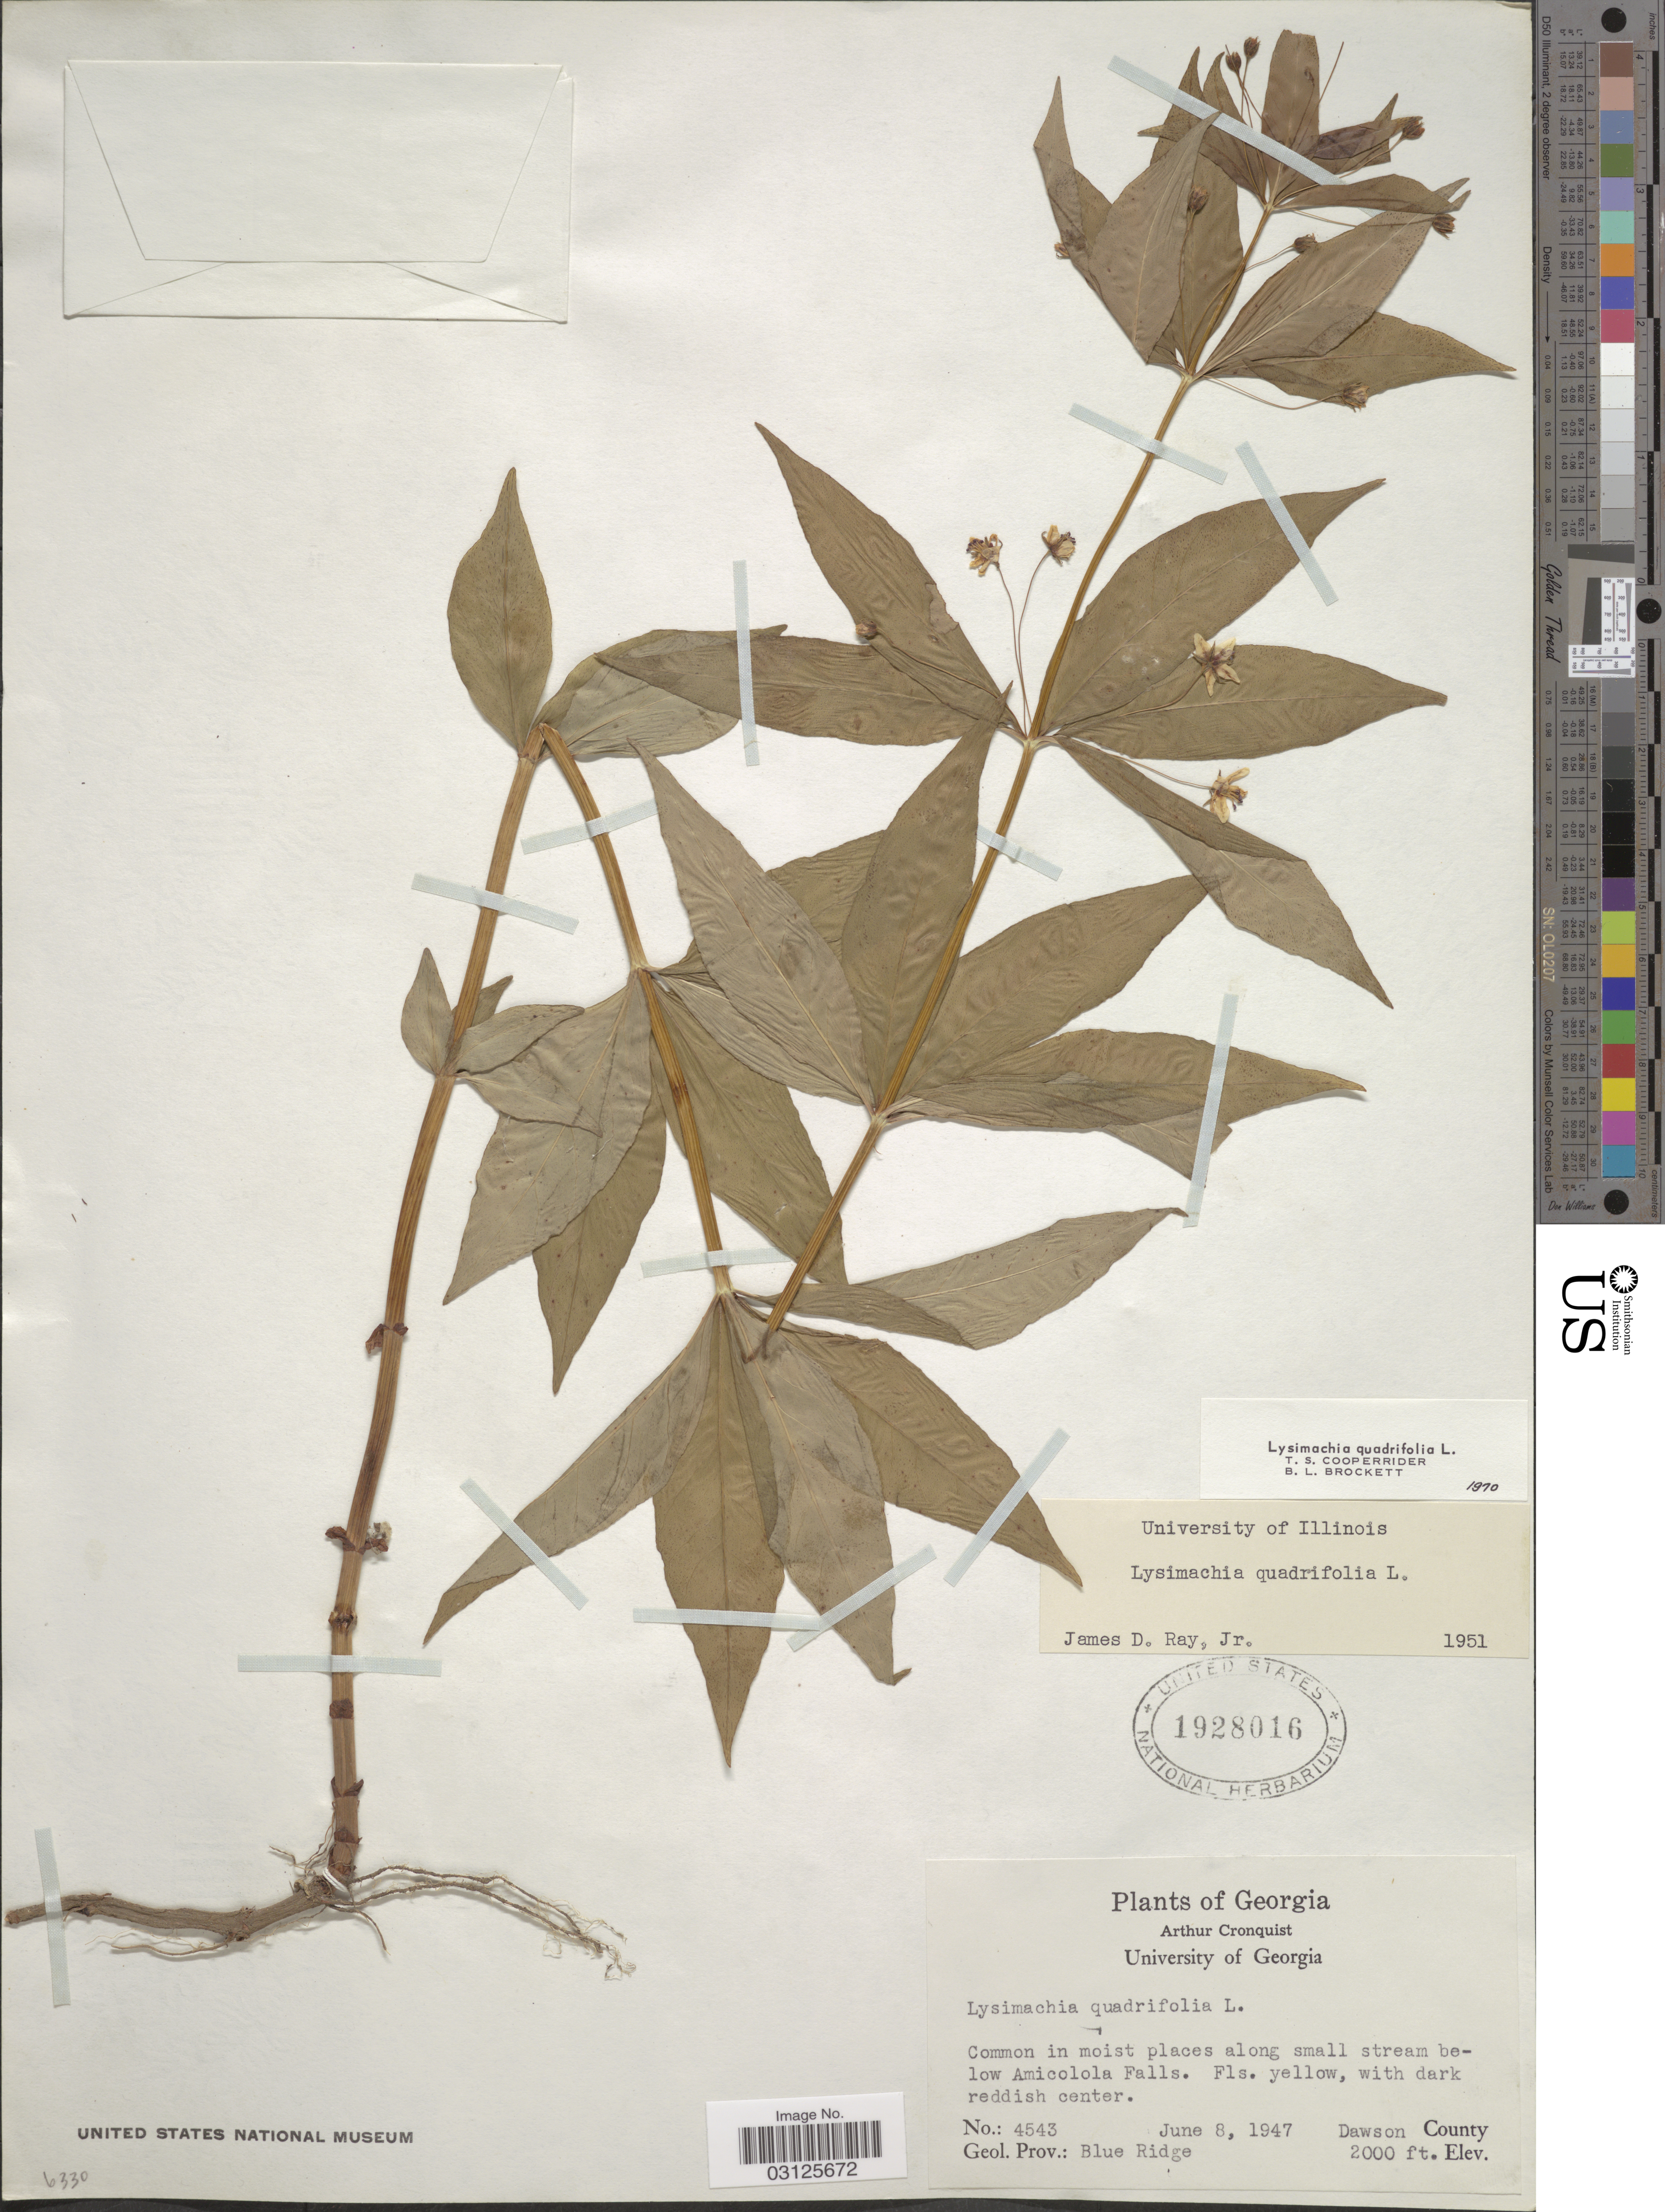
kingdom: Plantae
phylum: Tracheophyta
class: Magnoliopsida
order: Ericales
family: Primulaceae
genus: Lysimachia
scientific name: Lysimachia quadrifolia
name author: L.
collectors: A. J. Cronquist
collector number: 4543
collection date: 1947-06-08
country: United States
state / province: Georgia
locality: Common in moist places along small stream below Amicolola Falls, Dawson County, Geol. Prov.: Blue Ridge.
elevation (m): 610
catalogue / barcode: US 1928016